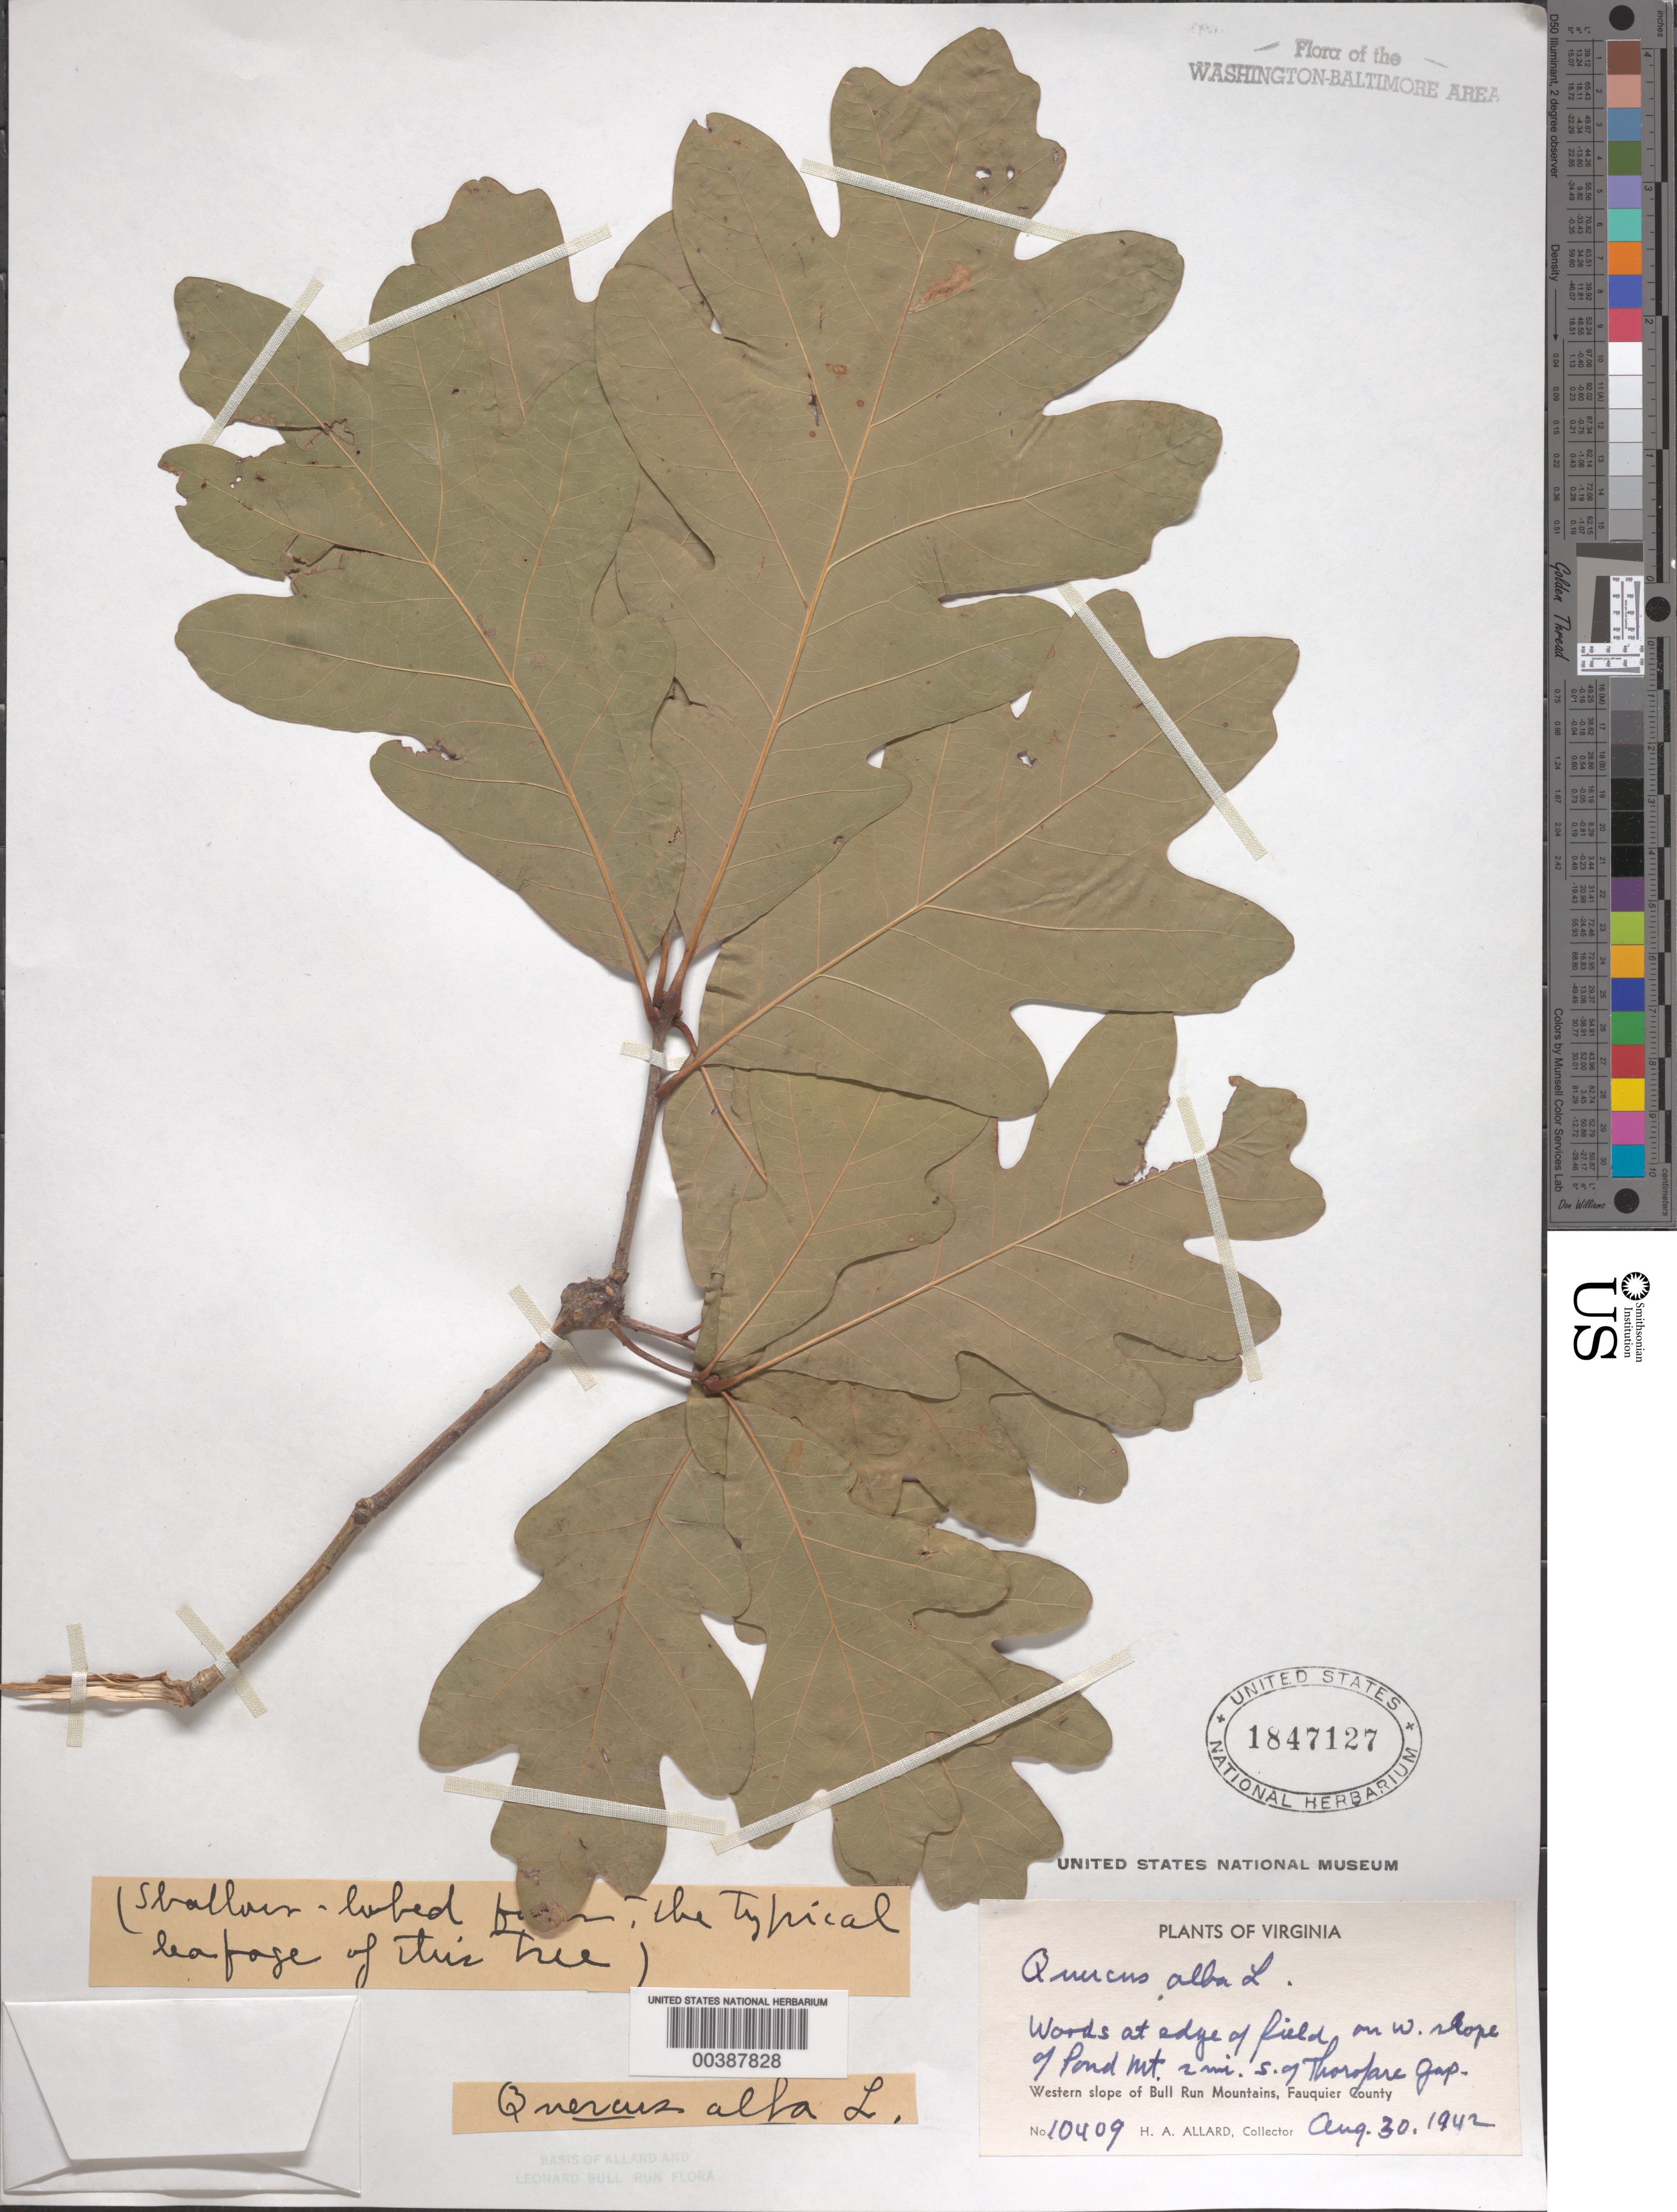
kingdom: Plantae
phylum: Tracheophyta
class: Magnoliopsida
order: Fagales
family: Fagaceae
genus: Quercus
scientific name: Quercus alba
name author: L.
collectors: H. A. Allard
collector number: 10409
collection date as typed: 30 Aug 1942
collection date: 1942-08-30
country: United States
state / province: Virginia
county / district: Fauquier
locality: South of Thorofare Gap, Pond Mountain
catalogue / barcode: US 1847127